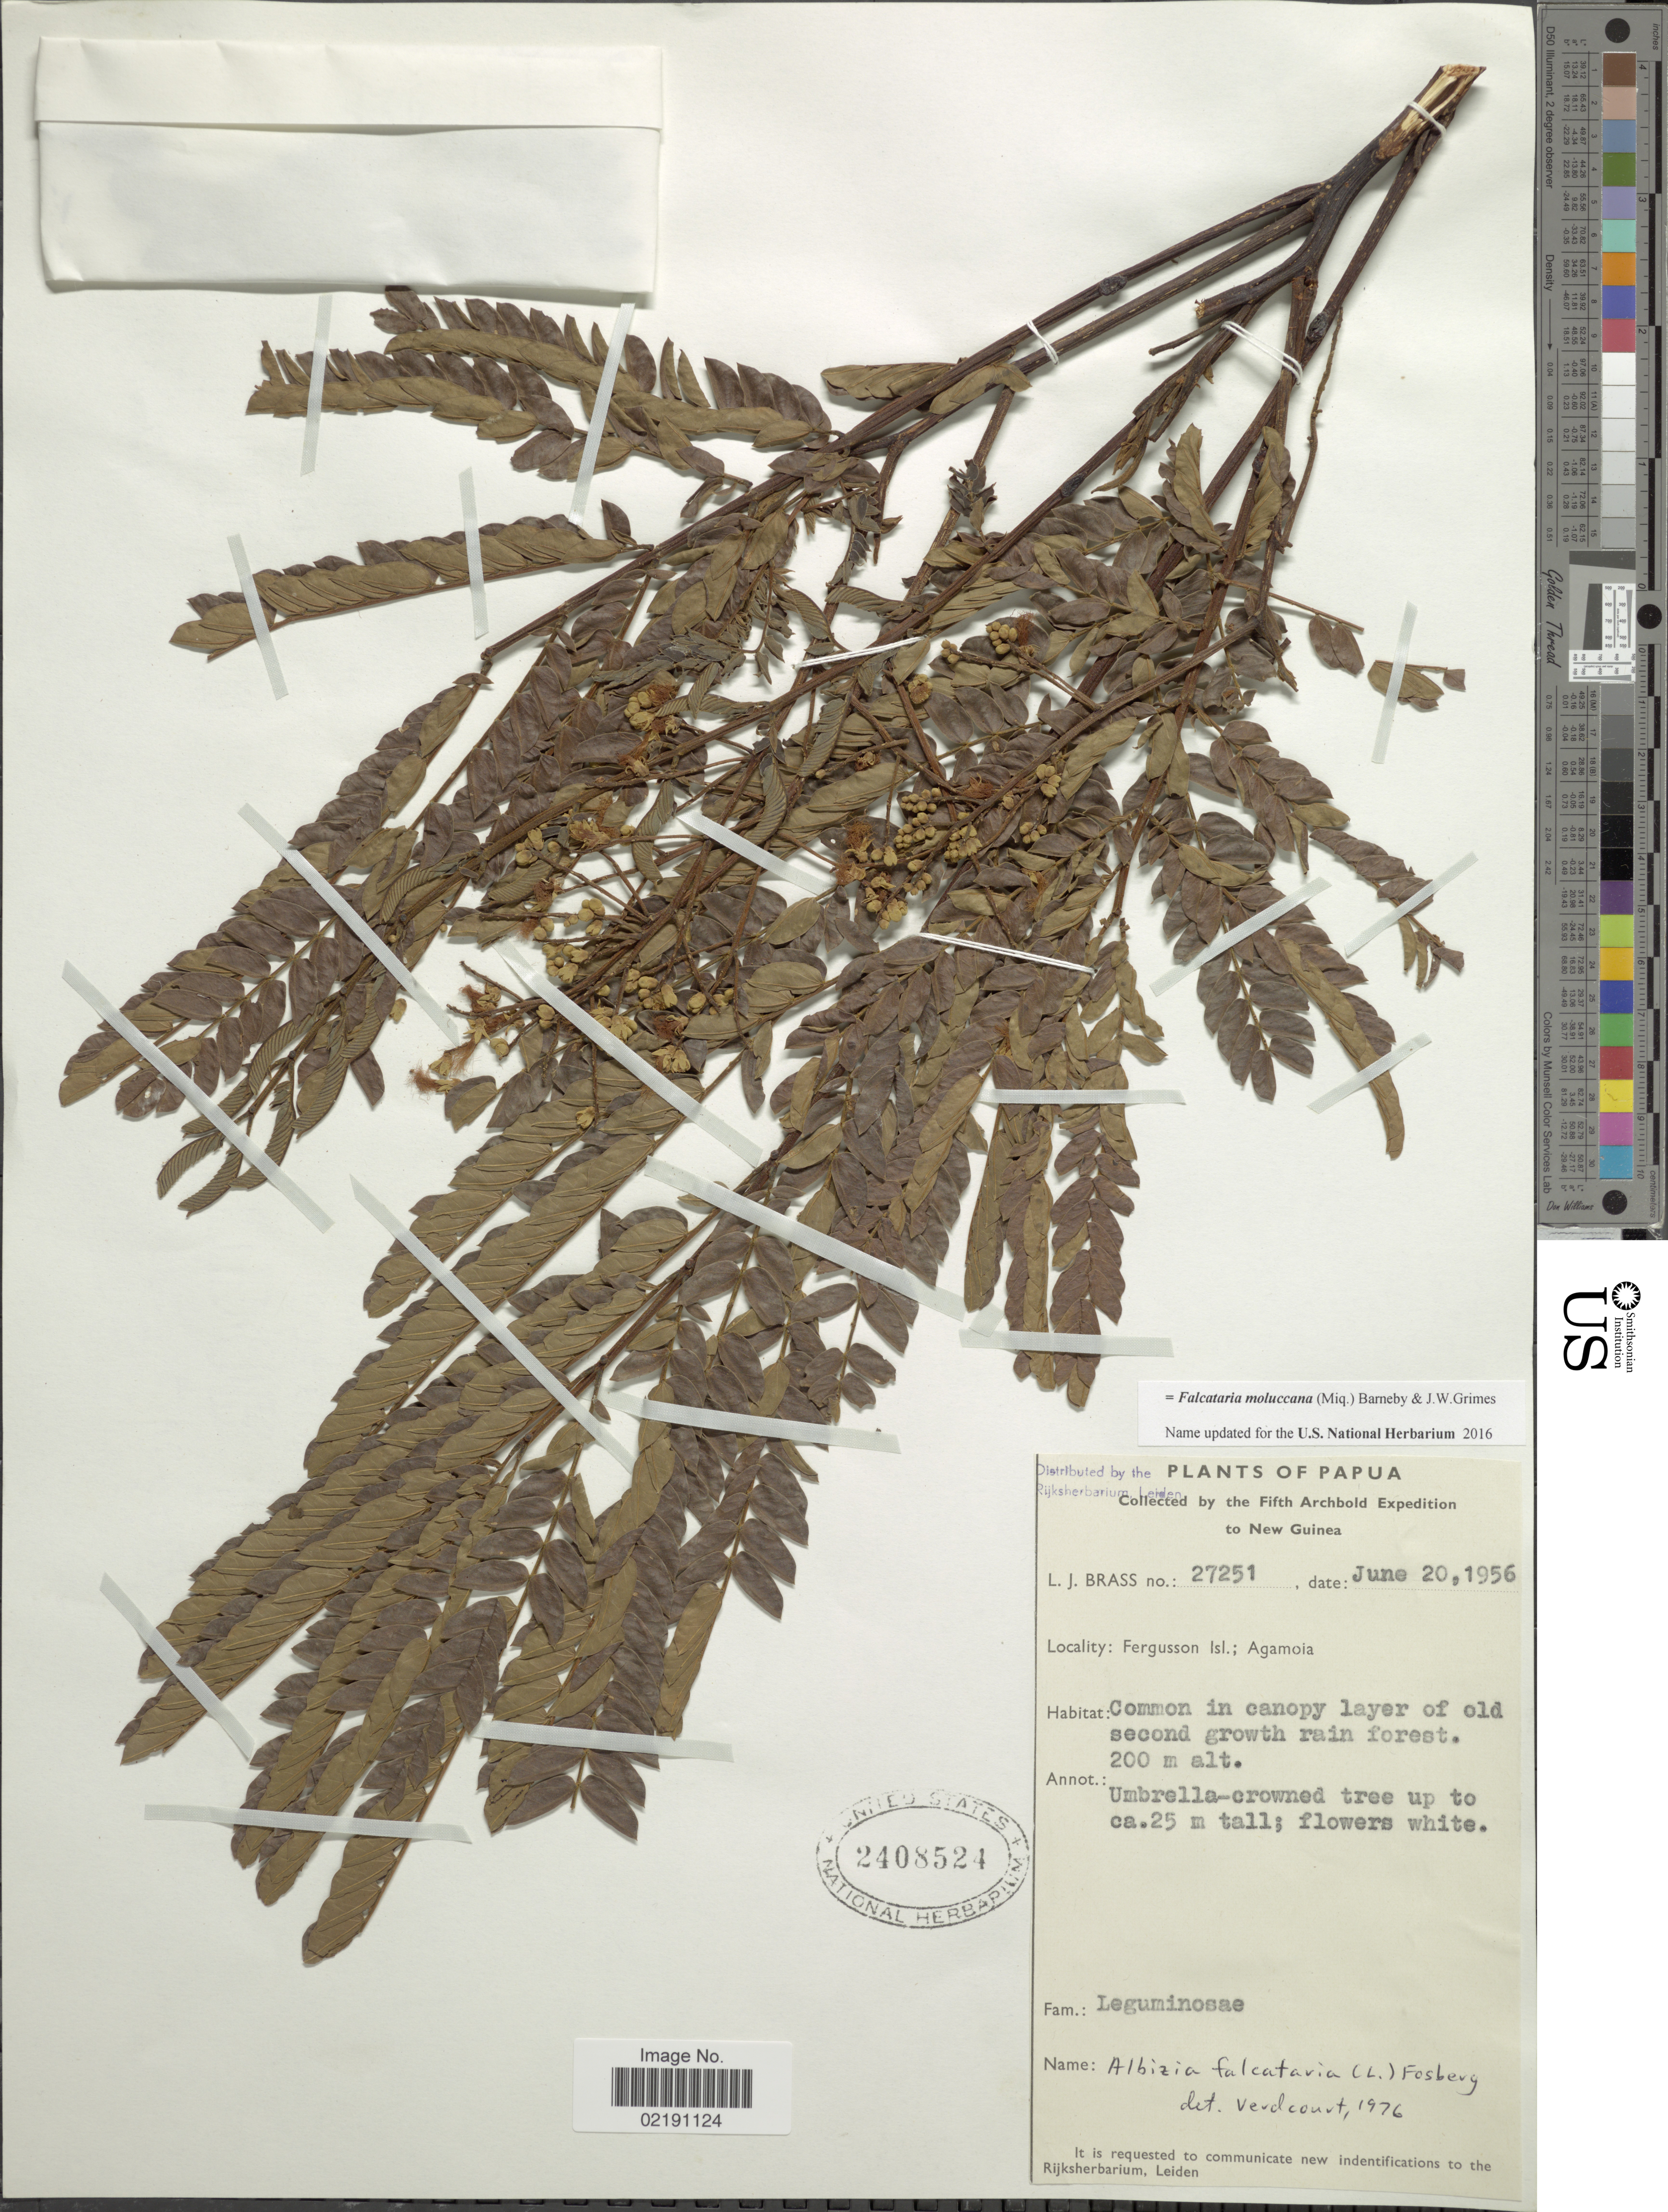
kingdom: Plantae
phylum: Tracheophyta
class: Magnoliopsida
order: Fabales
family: Fabaceae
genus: Falcataria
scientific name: Falcataria moluccana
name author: (Miq.) Barneby & Grimes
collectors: L. J. Brass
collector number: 27251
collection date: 1956-06-20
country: Papua New Guinea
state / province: Milne Bay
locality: Fergusson Isl.; Agamoia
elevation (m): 200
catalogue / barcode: US 2408524